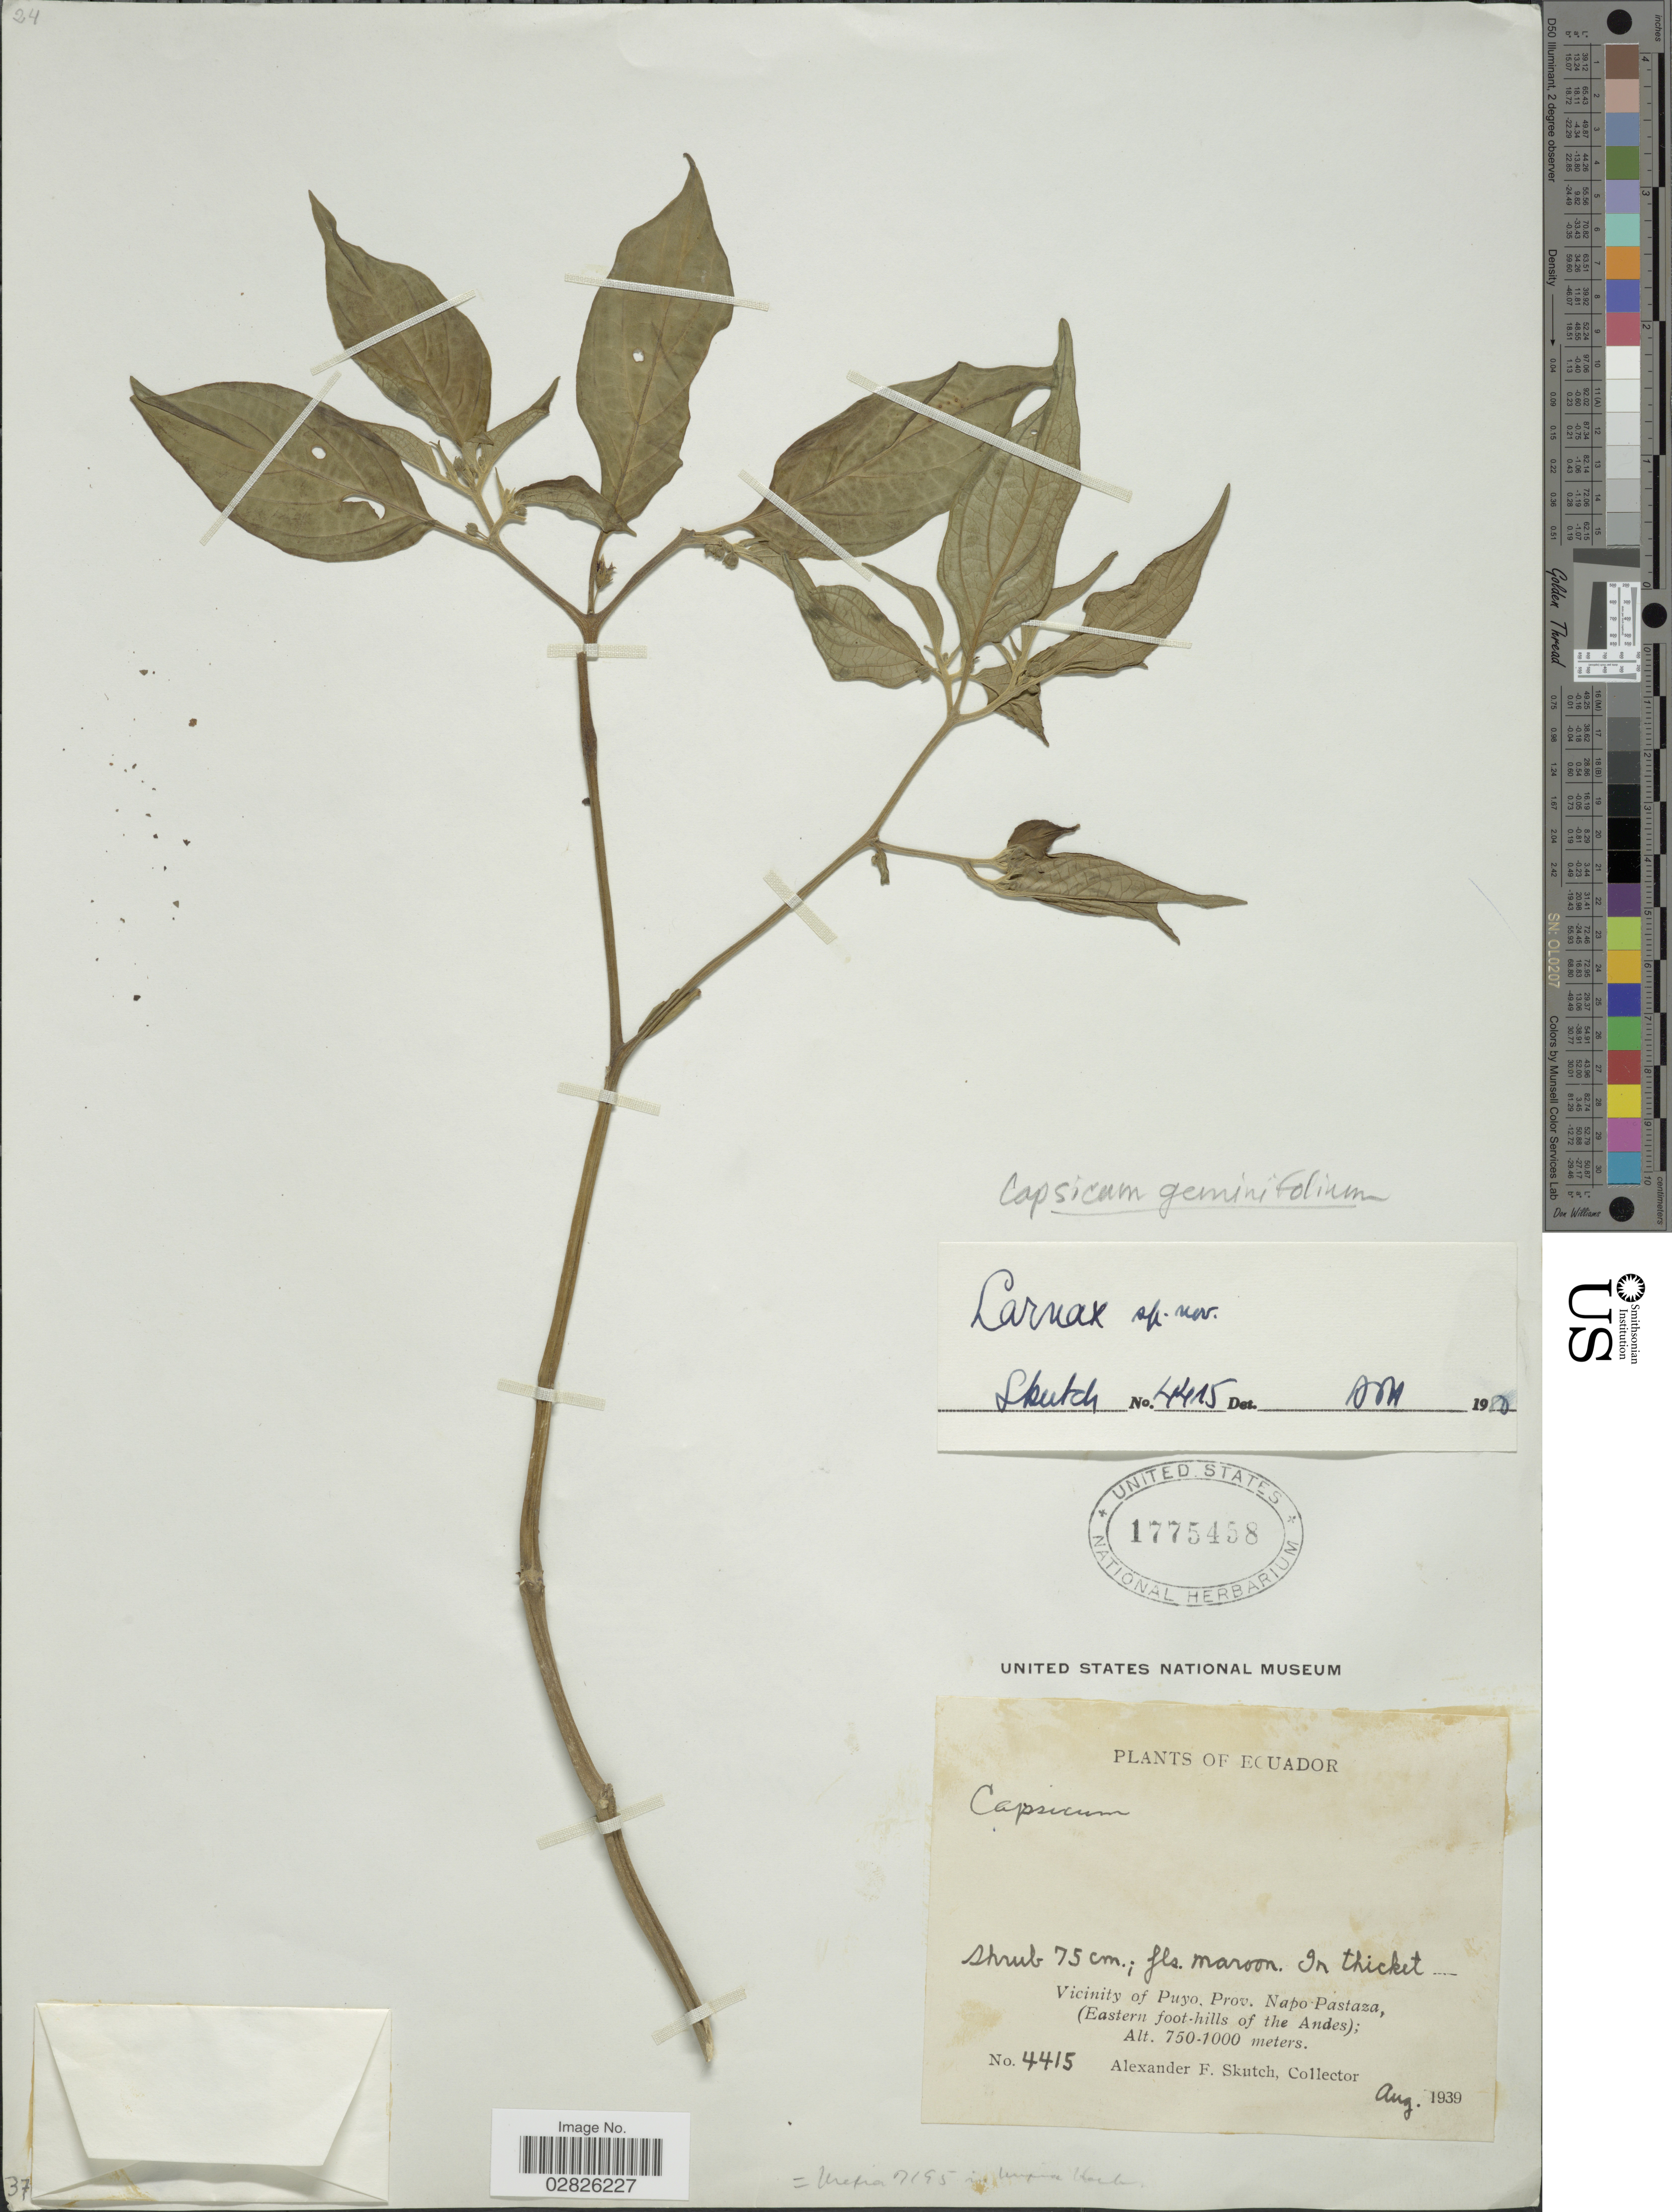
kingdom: Plantae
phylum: Tracheophyta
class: Magnoliopsida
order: Solanales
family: Solanaceae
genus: Larnax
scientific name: Larnax sp.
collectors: A. F. Skutch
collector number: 4415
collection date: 1939-08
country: Ecuador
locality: Vicinity of Puyo, Prov. Napo-Pastaza, (Eastern foot-hills of the Andes).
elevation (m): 750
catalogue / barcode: US 1775458